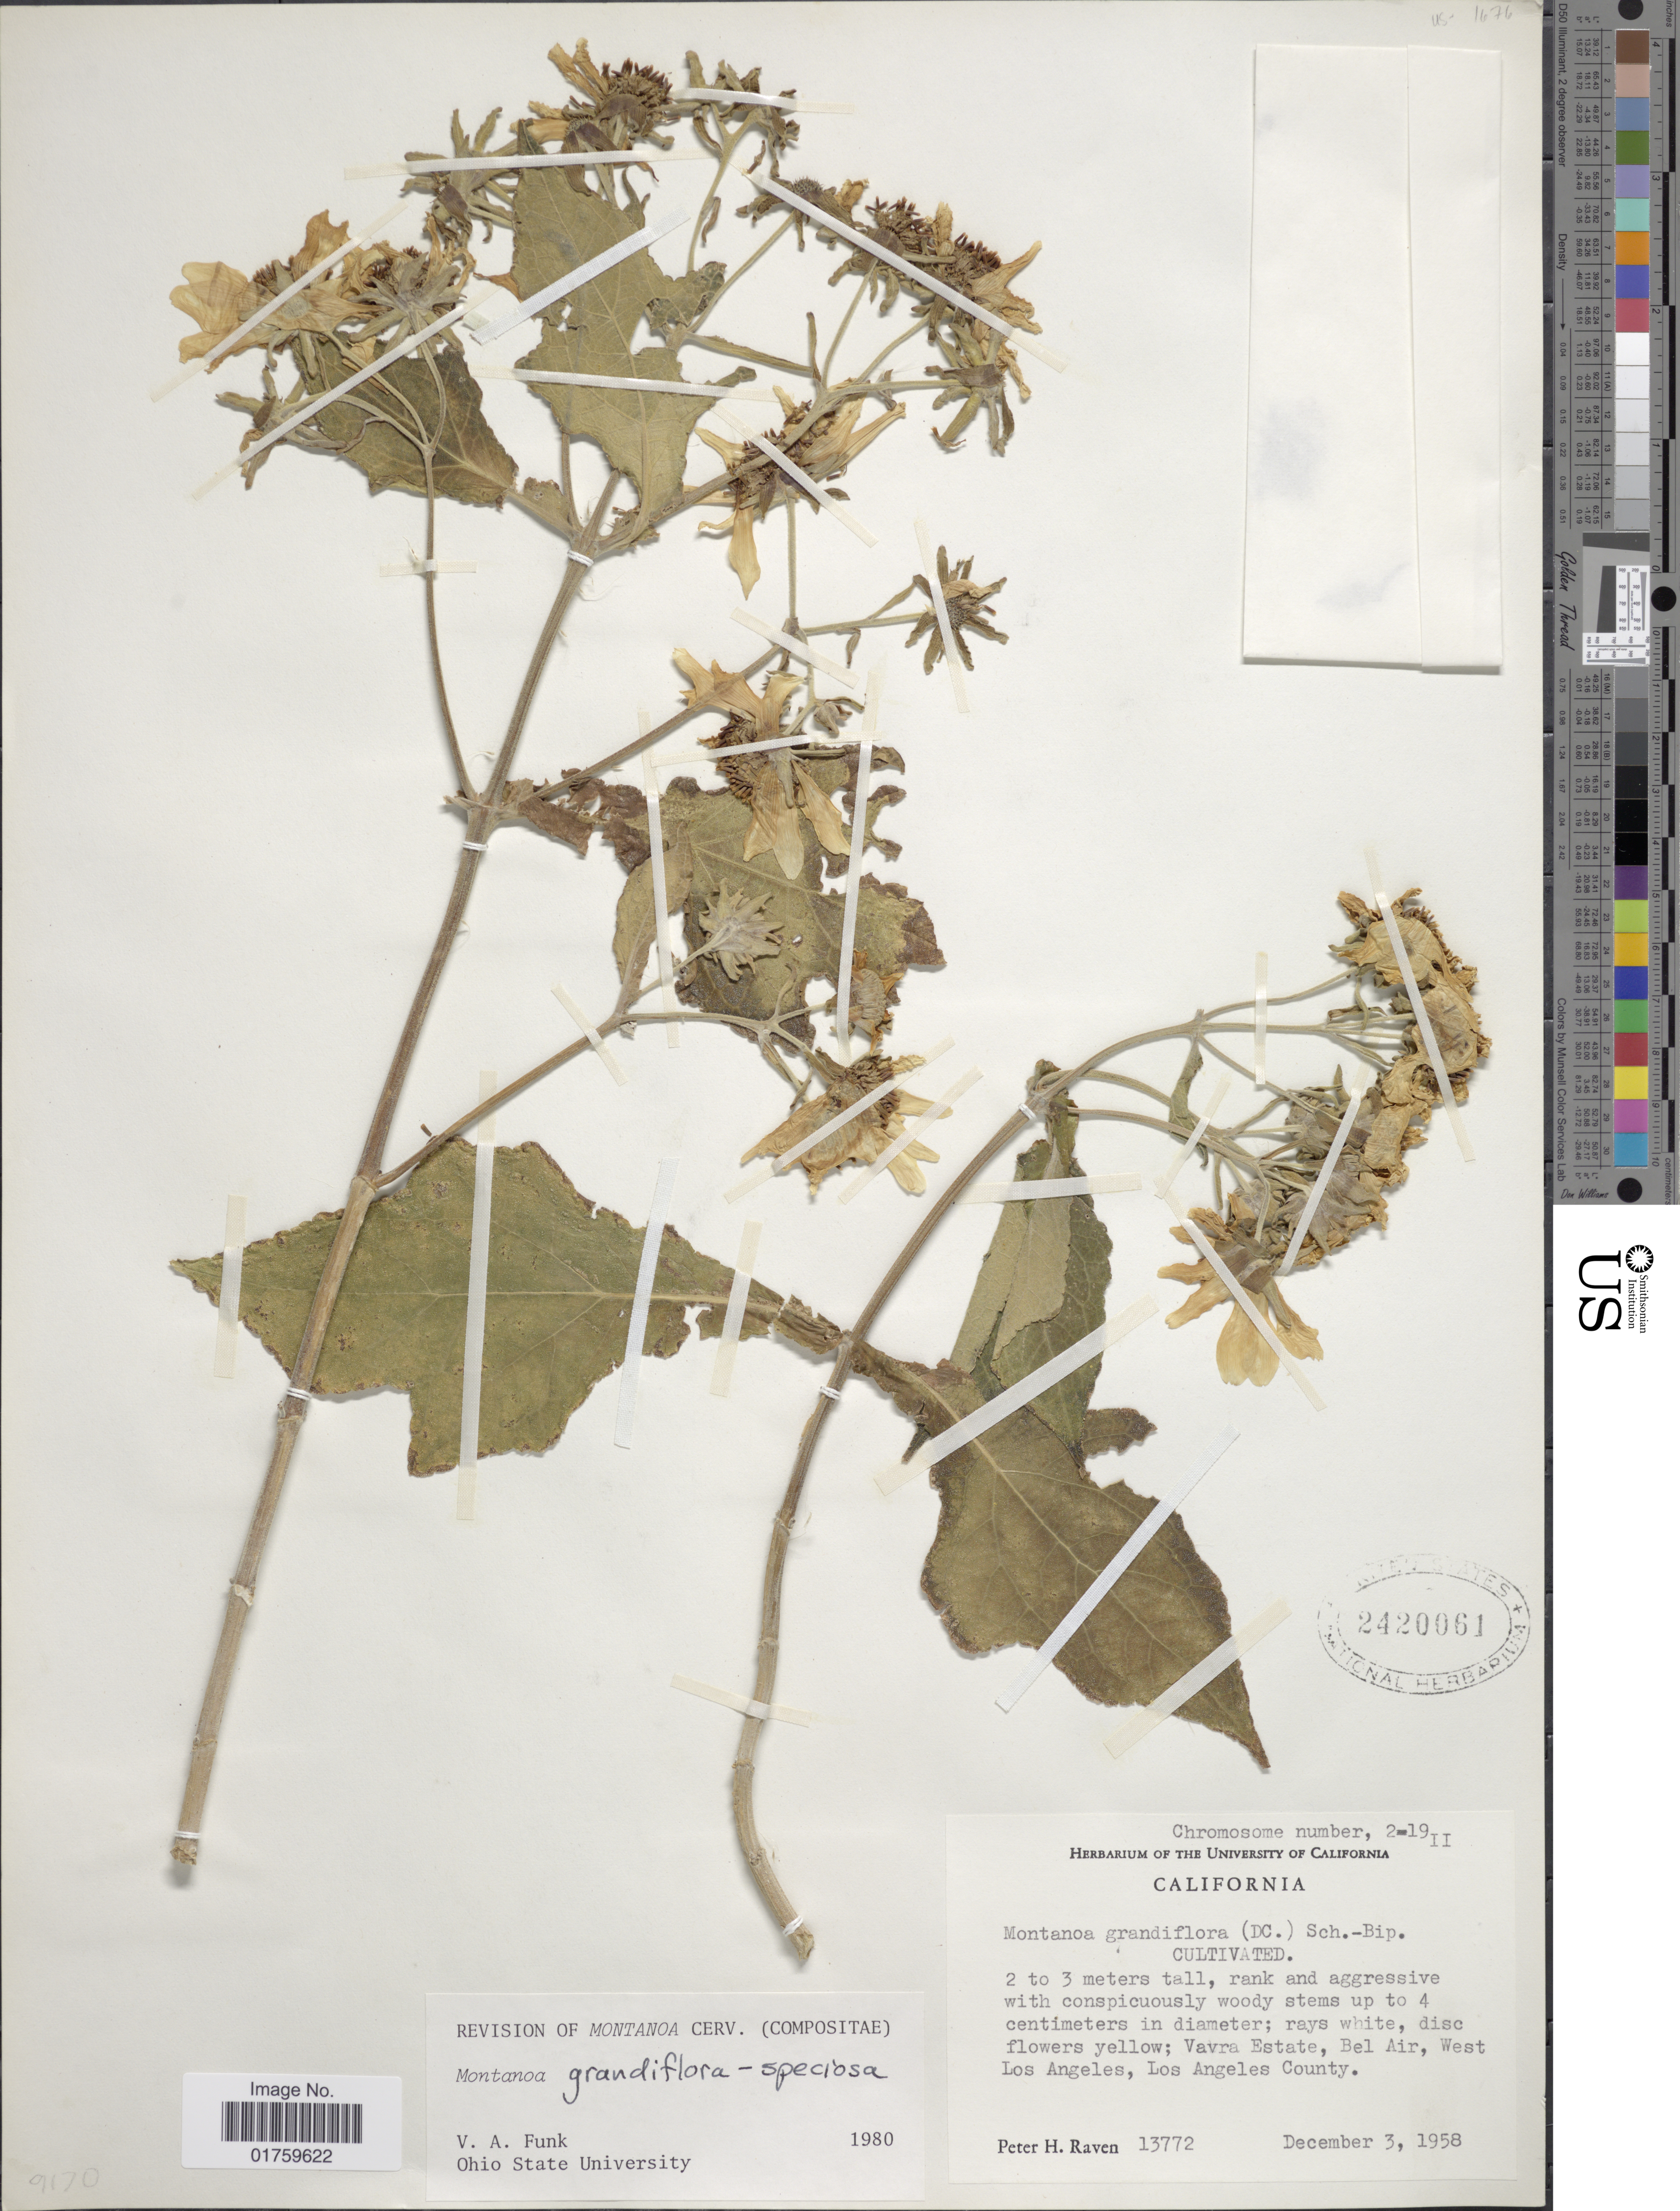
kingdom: Plantae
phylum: Tracheophyta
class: Magnoliopsida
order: Asterales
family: Asteraceae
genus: Montanoa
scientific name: Montanoa speciosa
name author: (DC.) Sch. Bip. ex K. Koch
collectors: P. Raven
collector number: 13772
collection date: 1958-12-03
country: United States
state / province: California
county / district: Los Angeles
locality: Vavra Estate, Bel Air, West Los Angeles, Los Angeles County.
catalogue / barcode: US 2420061